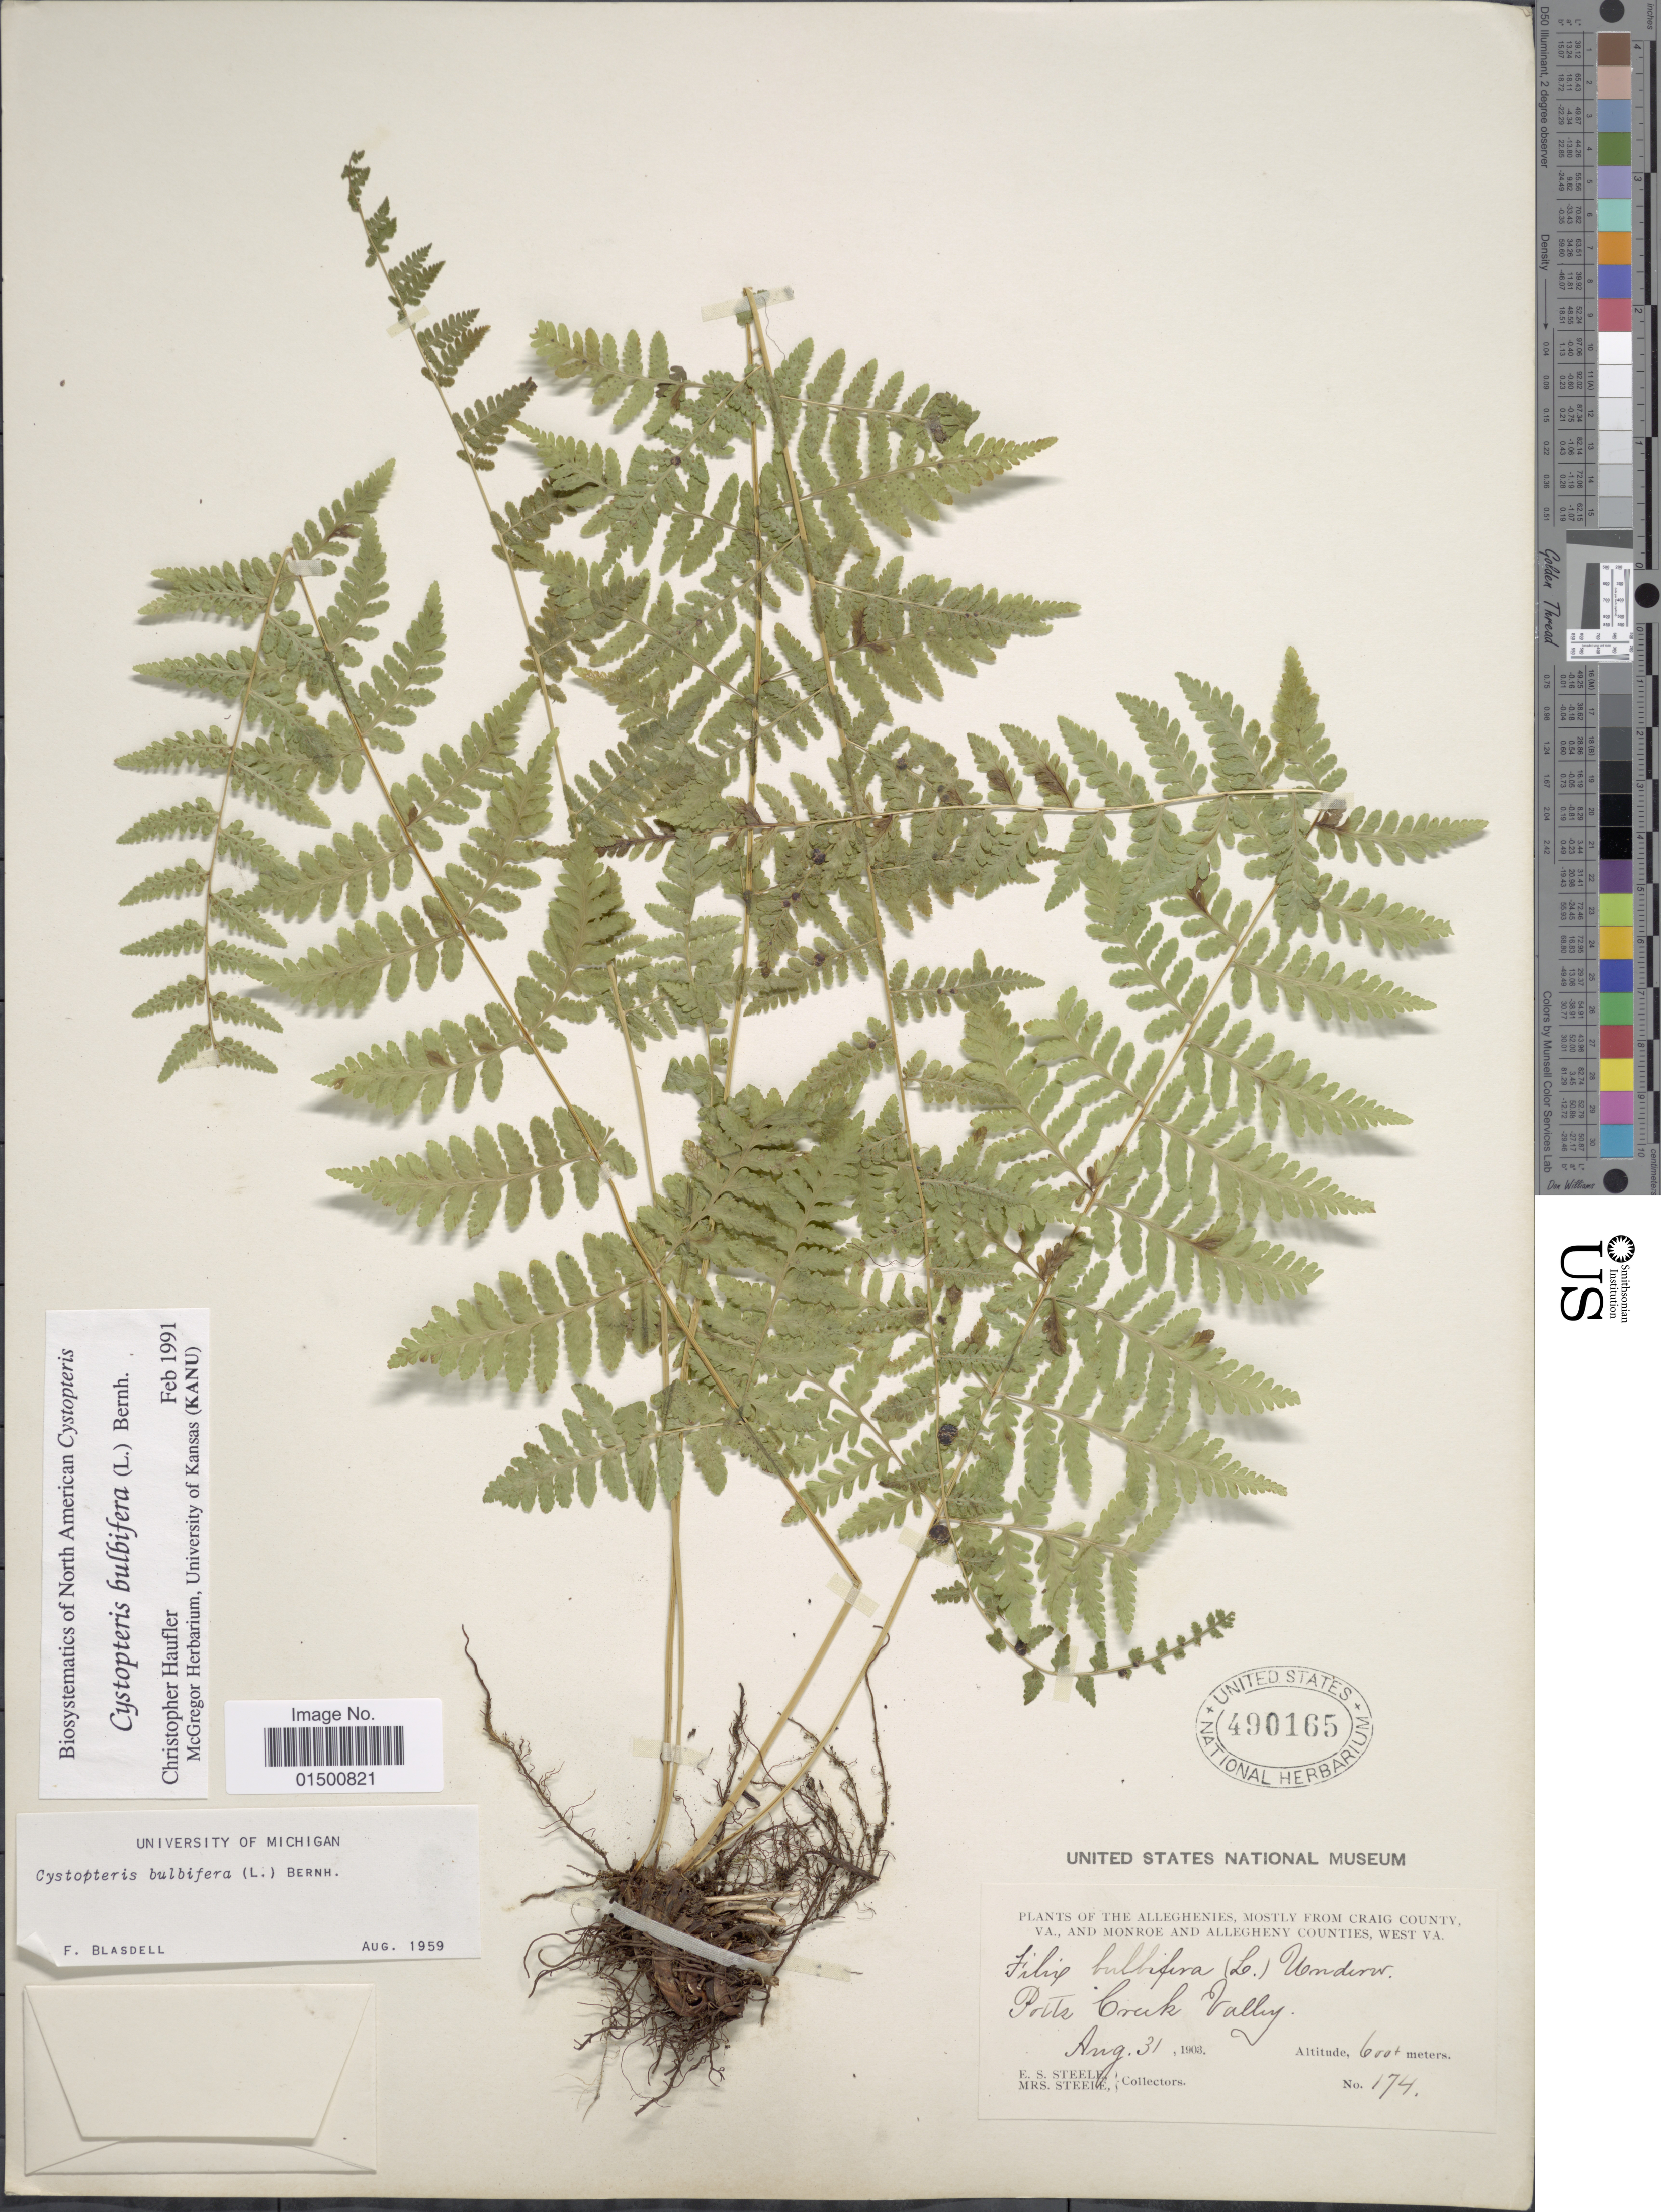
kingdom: Plantae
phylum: Tracheophyta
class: Polypodiopsida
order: Polypodiales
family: Cystopteridaceae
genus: Cystopteris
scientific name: Cystopteris bulbifera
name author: (L.) Bernh.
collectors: E. Steele & Mrs. E. S. Steele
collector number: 174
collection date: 1903-08-31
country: United States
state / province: Virginia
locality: The Alleghenies, mostly from Craig County, VA., and Monroe and Allegheny Counties, West Virginia, Potts Creek Valley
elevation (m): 600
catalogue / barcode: US 490165